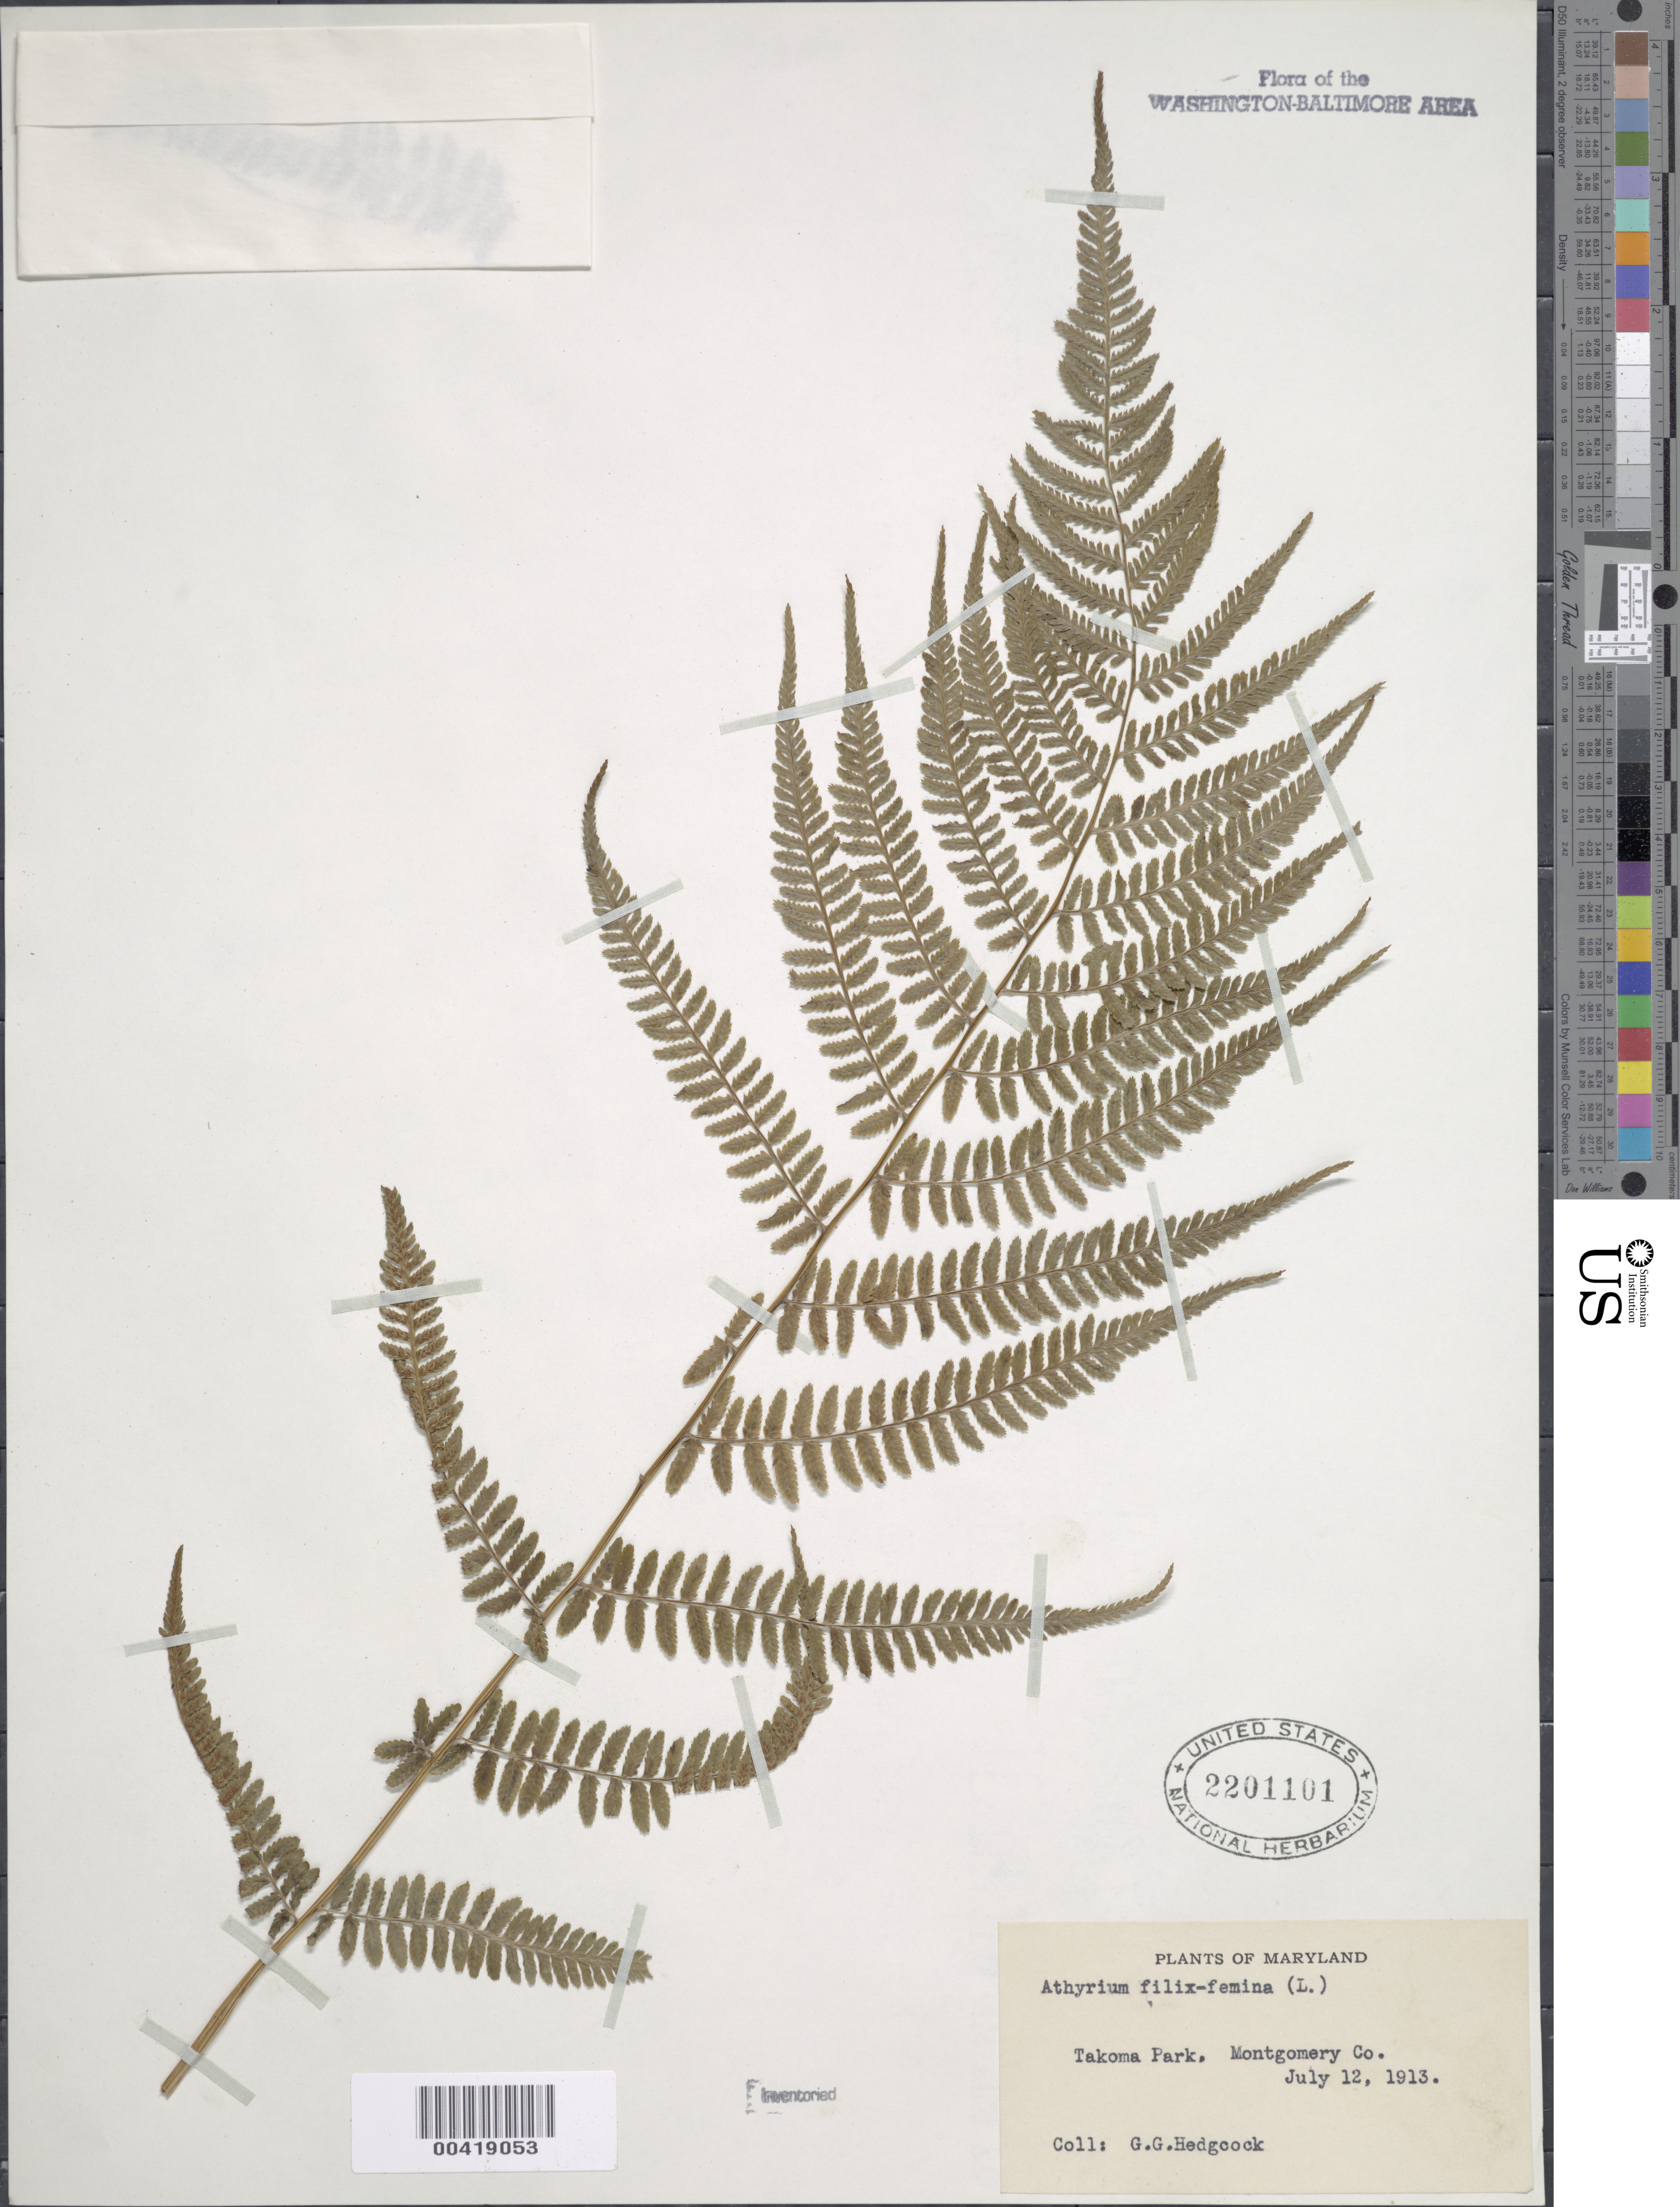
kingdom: Plantae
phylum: Tracheophyta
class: Polypodiopsida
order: Polypodiales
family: Athyriaceae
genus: Athyrium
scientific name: Athyrium filix-femina var. asplenioides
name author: (Michx.) Farw.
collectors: G. Hedgcock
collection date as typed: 12 Jul 1913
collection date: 1913-07-12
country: United States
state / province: Maryland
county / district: Montgomery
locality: Takoma Park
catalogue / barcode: US 2201101